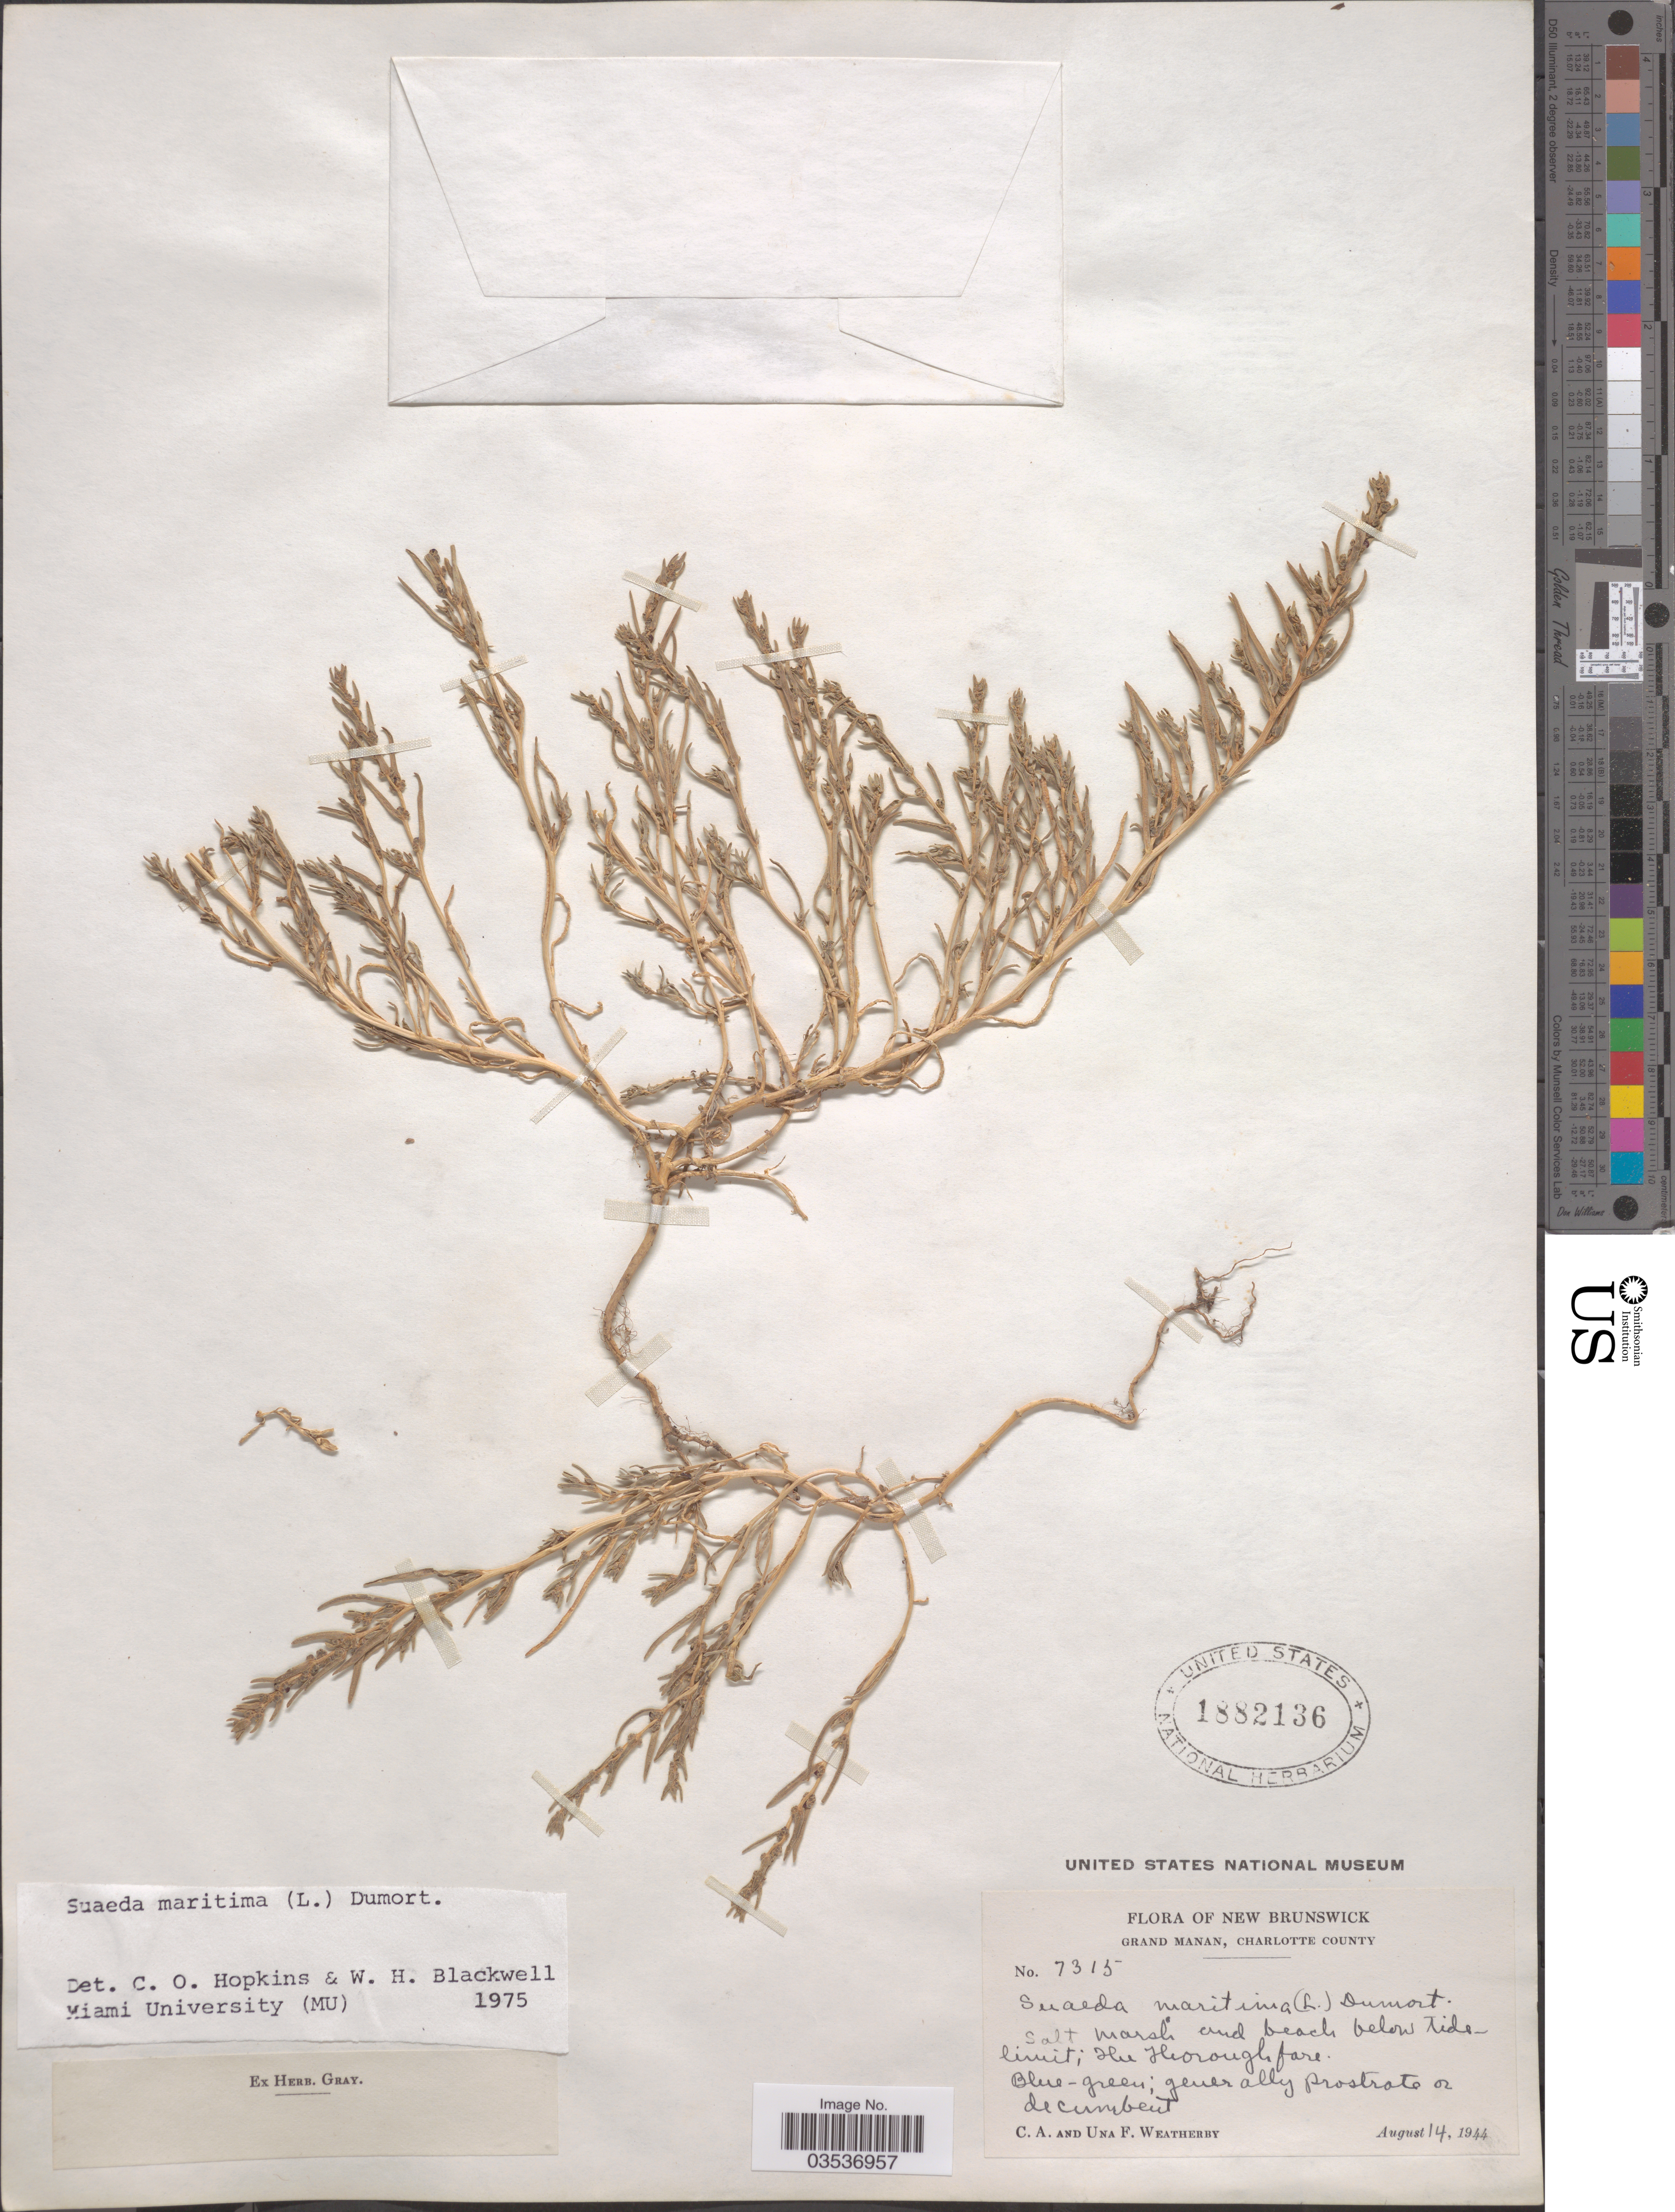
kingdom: Plantae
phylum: Tracheophyta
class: Magnoliopsida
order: Caryophyllales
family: Amaranthaceae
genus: Suaeda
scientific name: Suaeda maritima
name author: (L.) Dumort.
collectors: C. A. Weatherby & U. Weatherby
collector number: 7315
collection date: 1944-08-14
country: Canada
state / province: New Brunswick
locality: Grand Manan, Charlotte County. The Thoroughfare.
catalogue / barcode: US 1882136